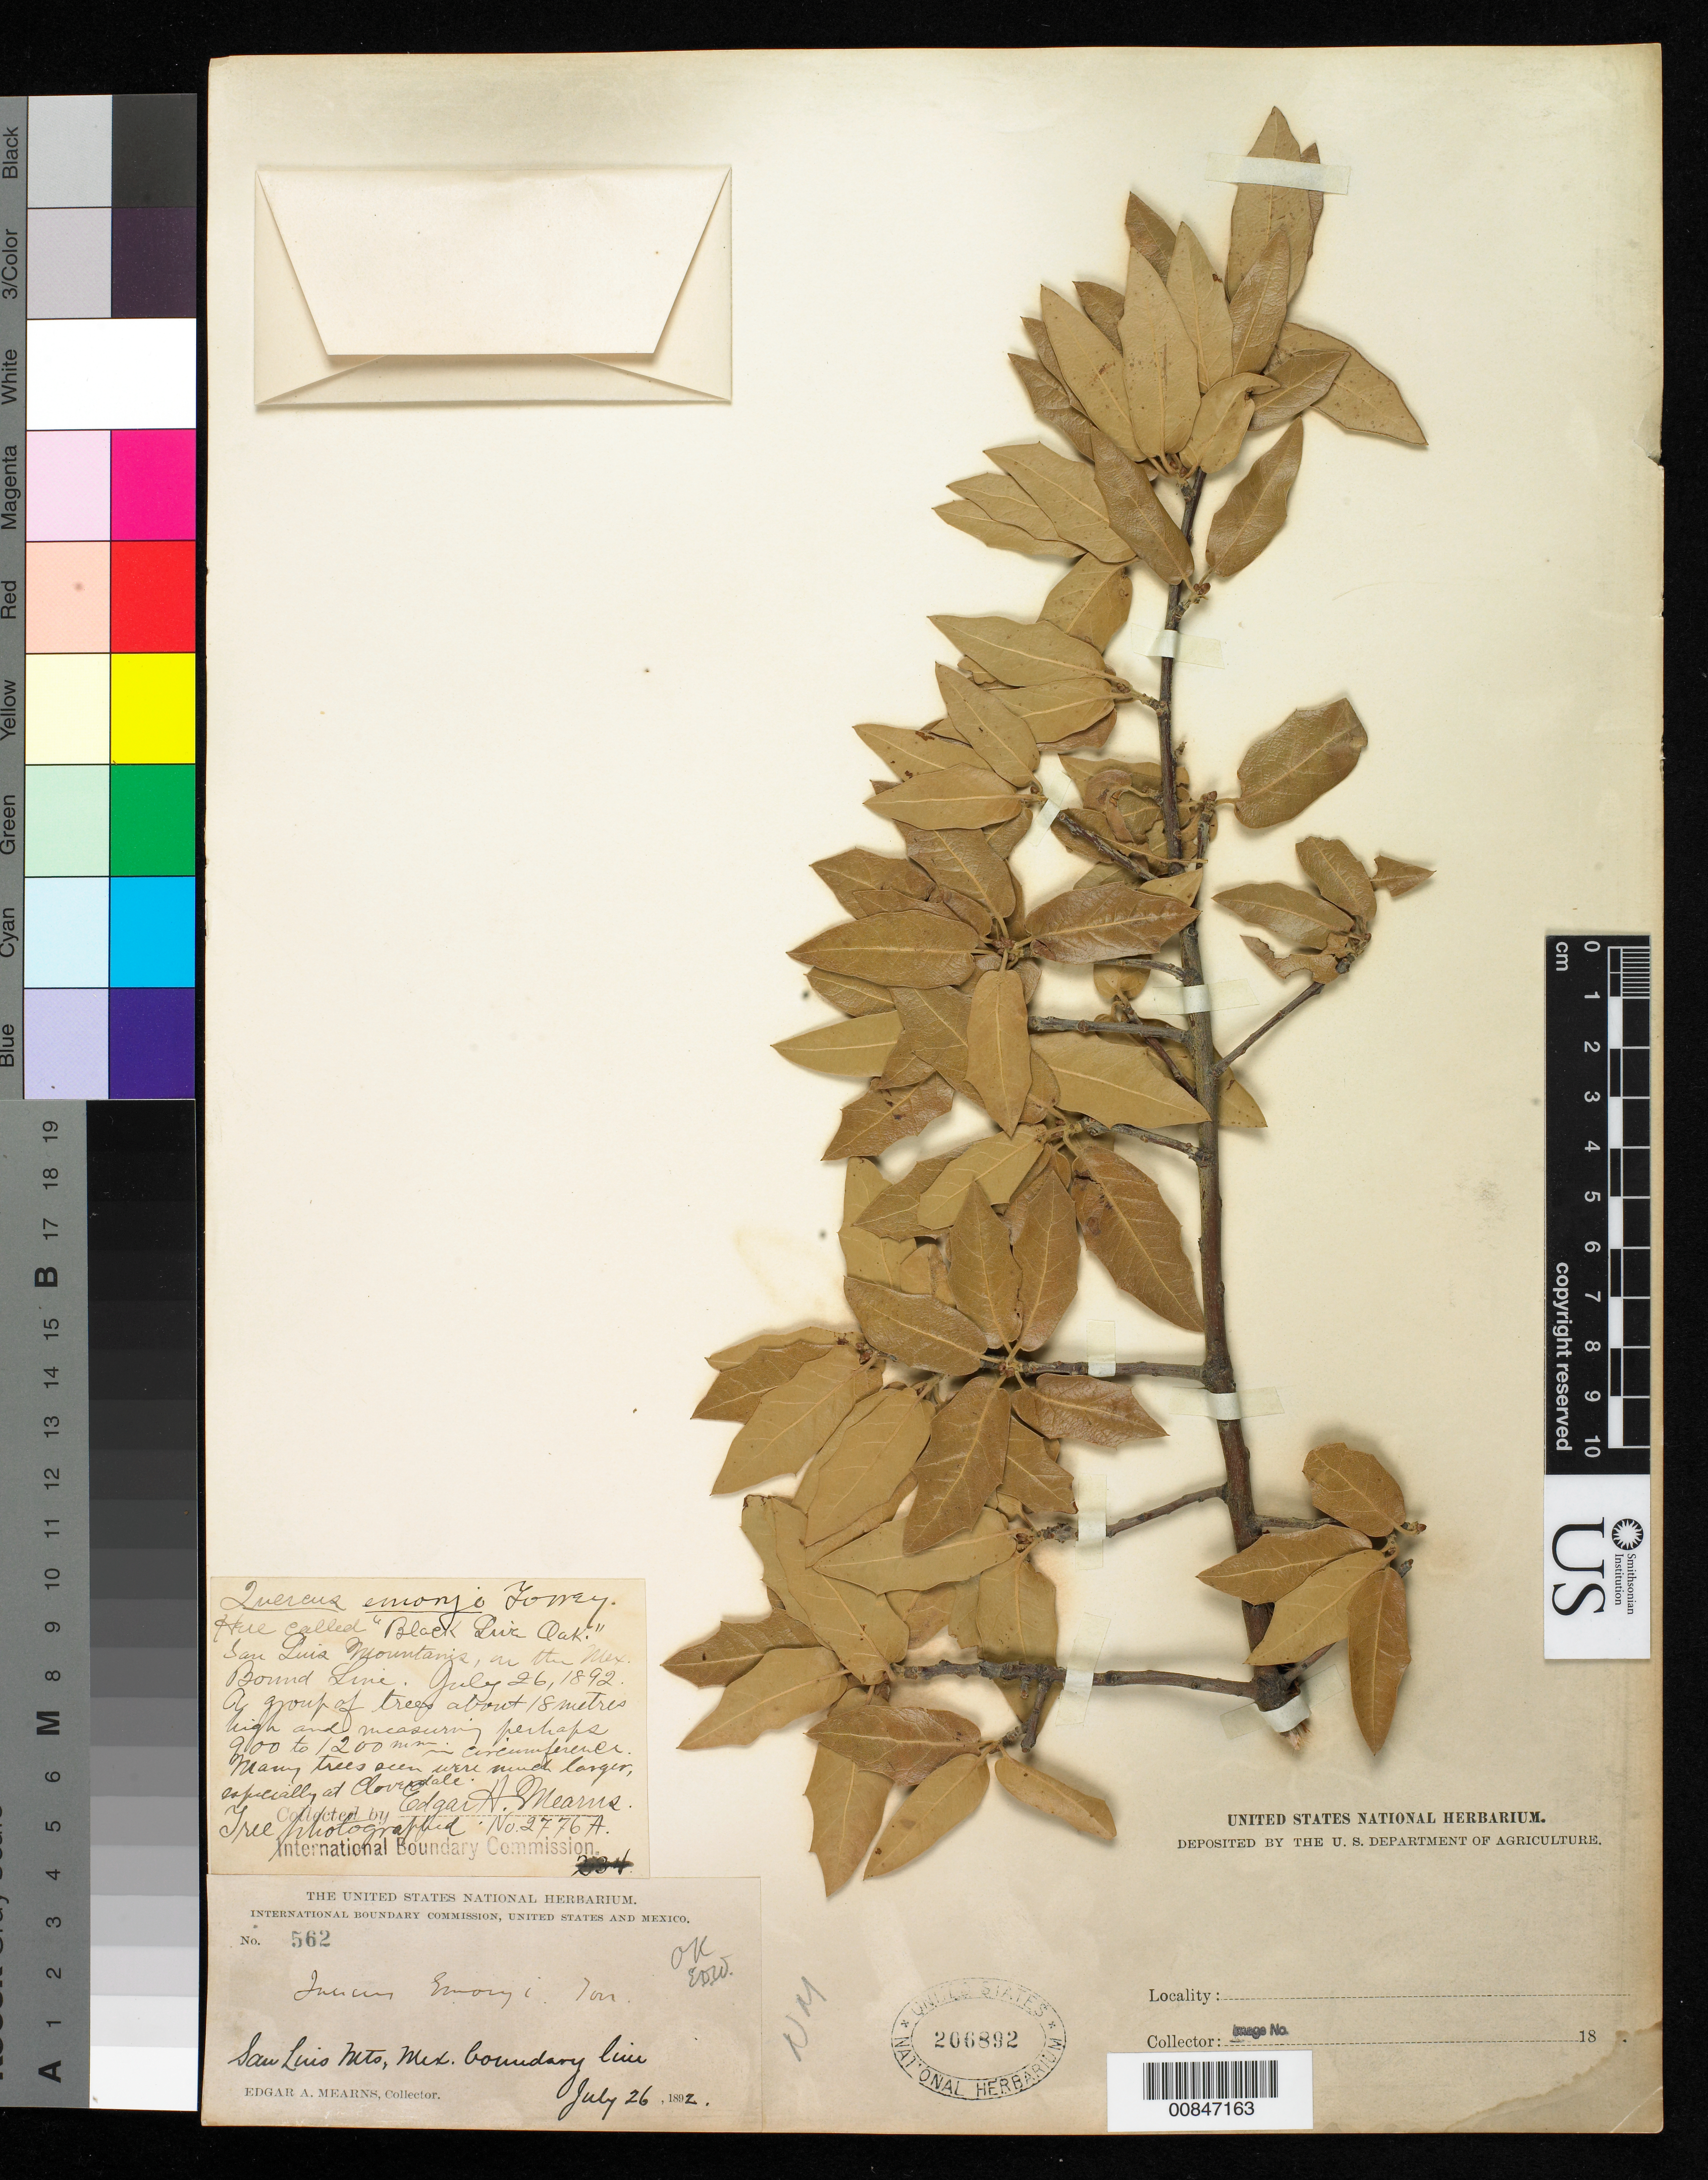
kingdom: Plantae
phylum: Tracheophyta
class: Magnoliopsida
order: Fagales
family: Fagaceae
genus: Quercus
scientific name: Quercus emoryi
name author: Torr. in Emory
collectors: E. A. Mearns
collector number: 562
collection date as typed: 26 Jul 1892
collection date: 1892-07-26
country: United States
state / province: New Mexico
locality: San Luis Mts., Mexican Boundary Line.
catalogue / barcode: US 206892